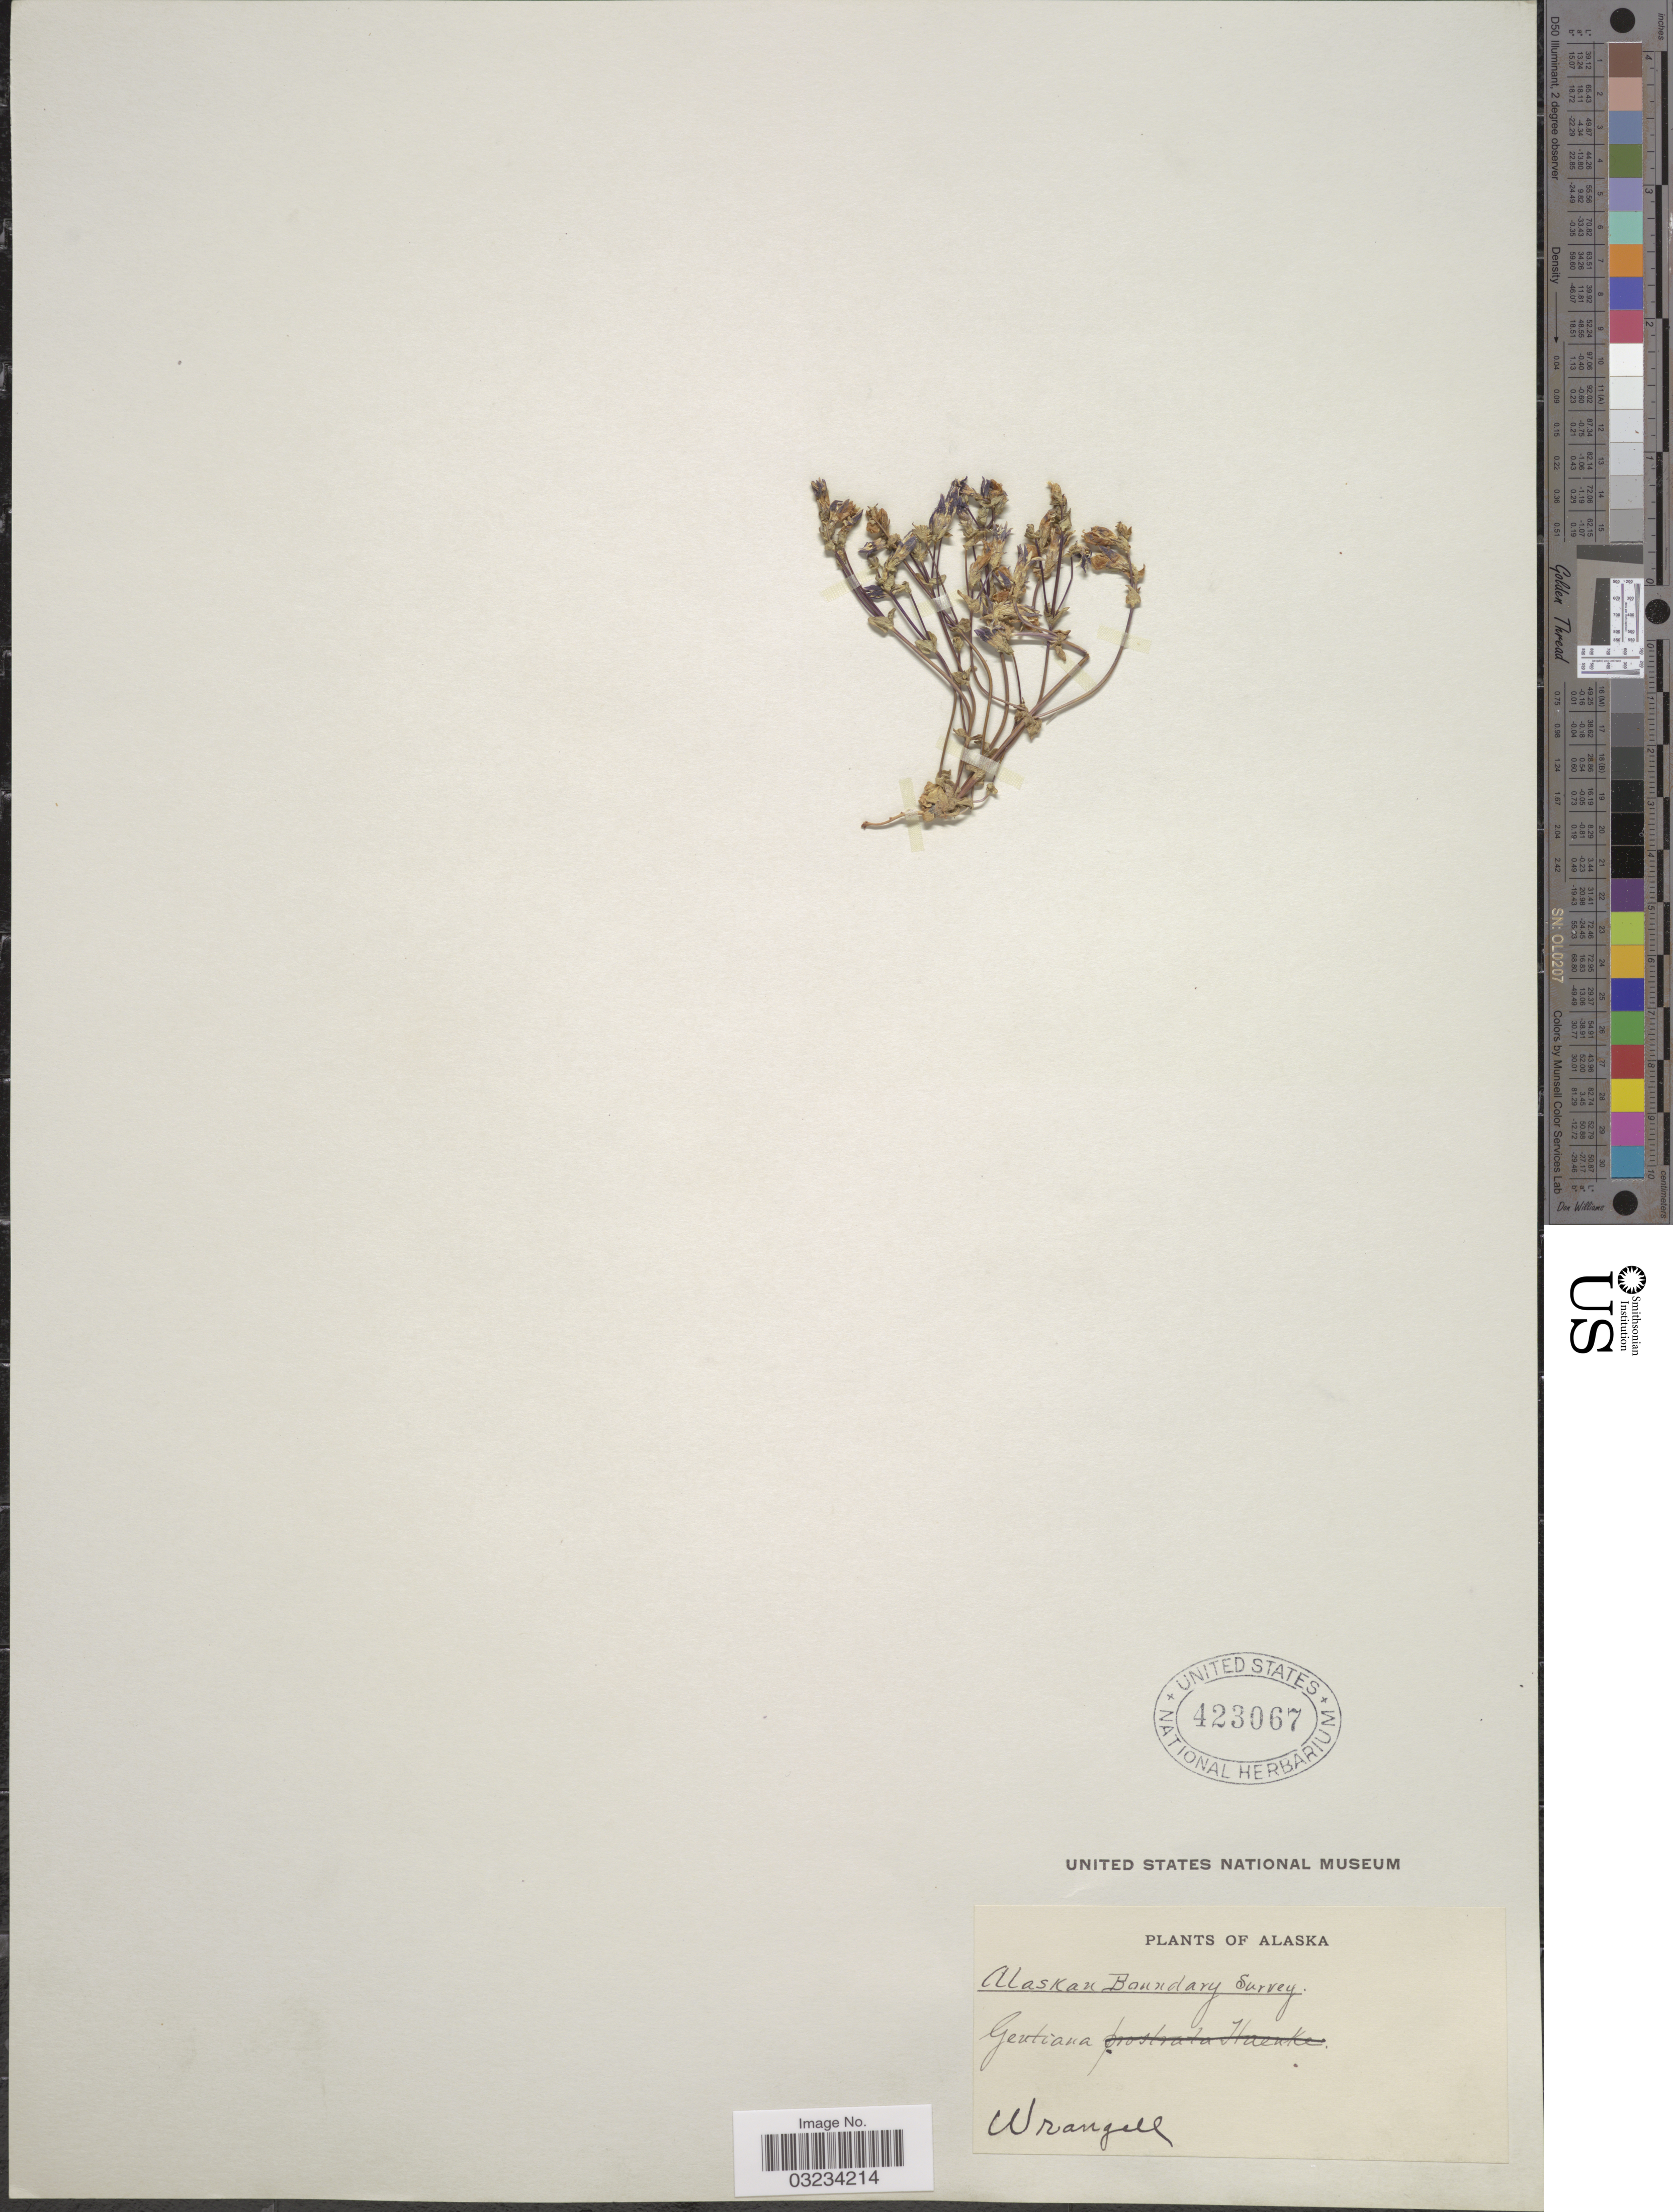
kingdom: Plantae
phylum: Tracheophyta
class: Magnoliopsida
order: Gentianales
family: Gentianaceae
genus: Gentiana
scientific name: Gentiana douglasiana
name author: Bong.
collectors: Wrangell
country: United States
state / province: Alaska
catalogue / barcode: US 423067